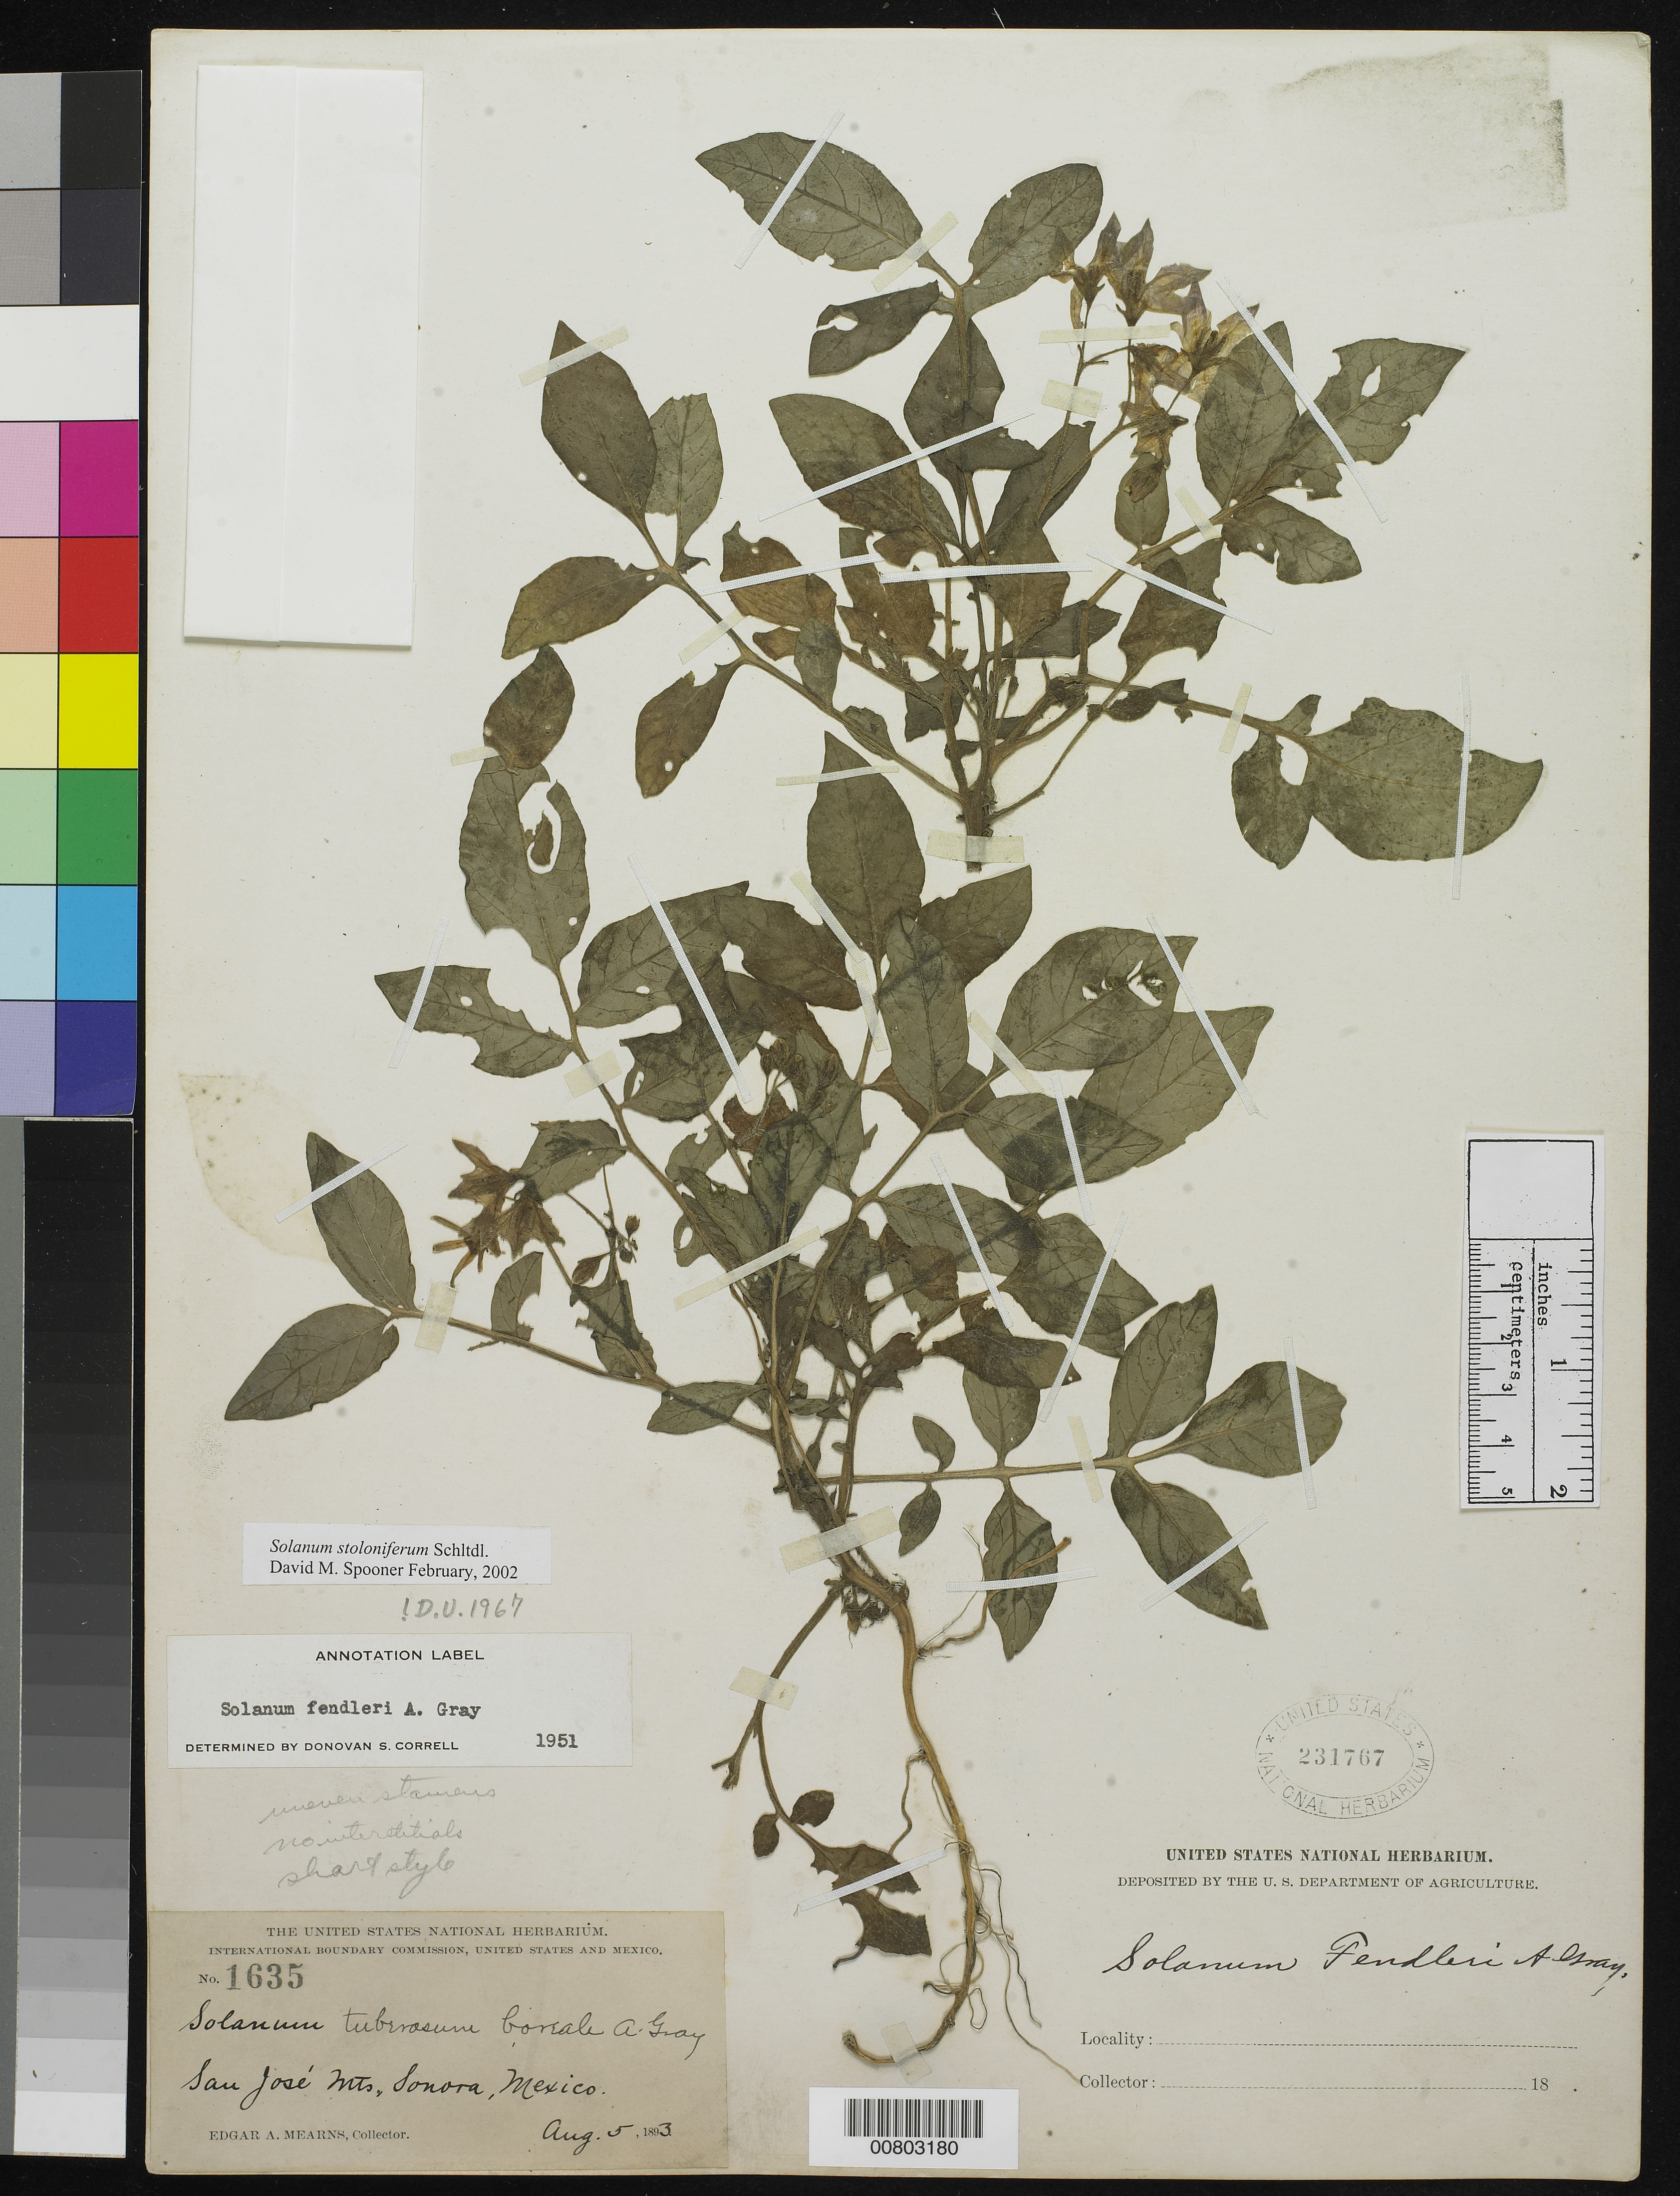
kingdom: Plantae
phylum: Tracheophyta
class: Magnoliopsida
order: Solanales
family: Solanaceae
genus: Solanum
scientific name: Solanum stoloniferum subsp. stoloniferum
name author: Schltdl.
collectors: E. A. Mearns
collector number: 1635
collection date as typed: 05 Aug 1893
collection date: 1893-08-05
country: Mexico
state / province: Sonora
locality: San José Mts., Sonora.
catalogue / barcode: US 231767